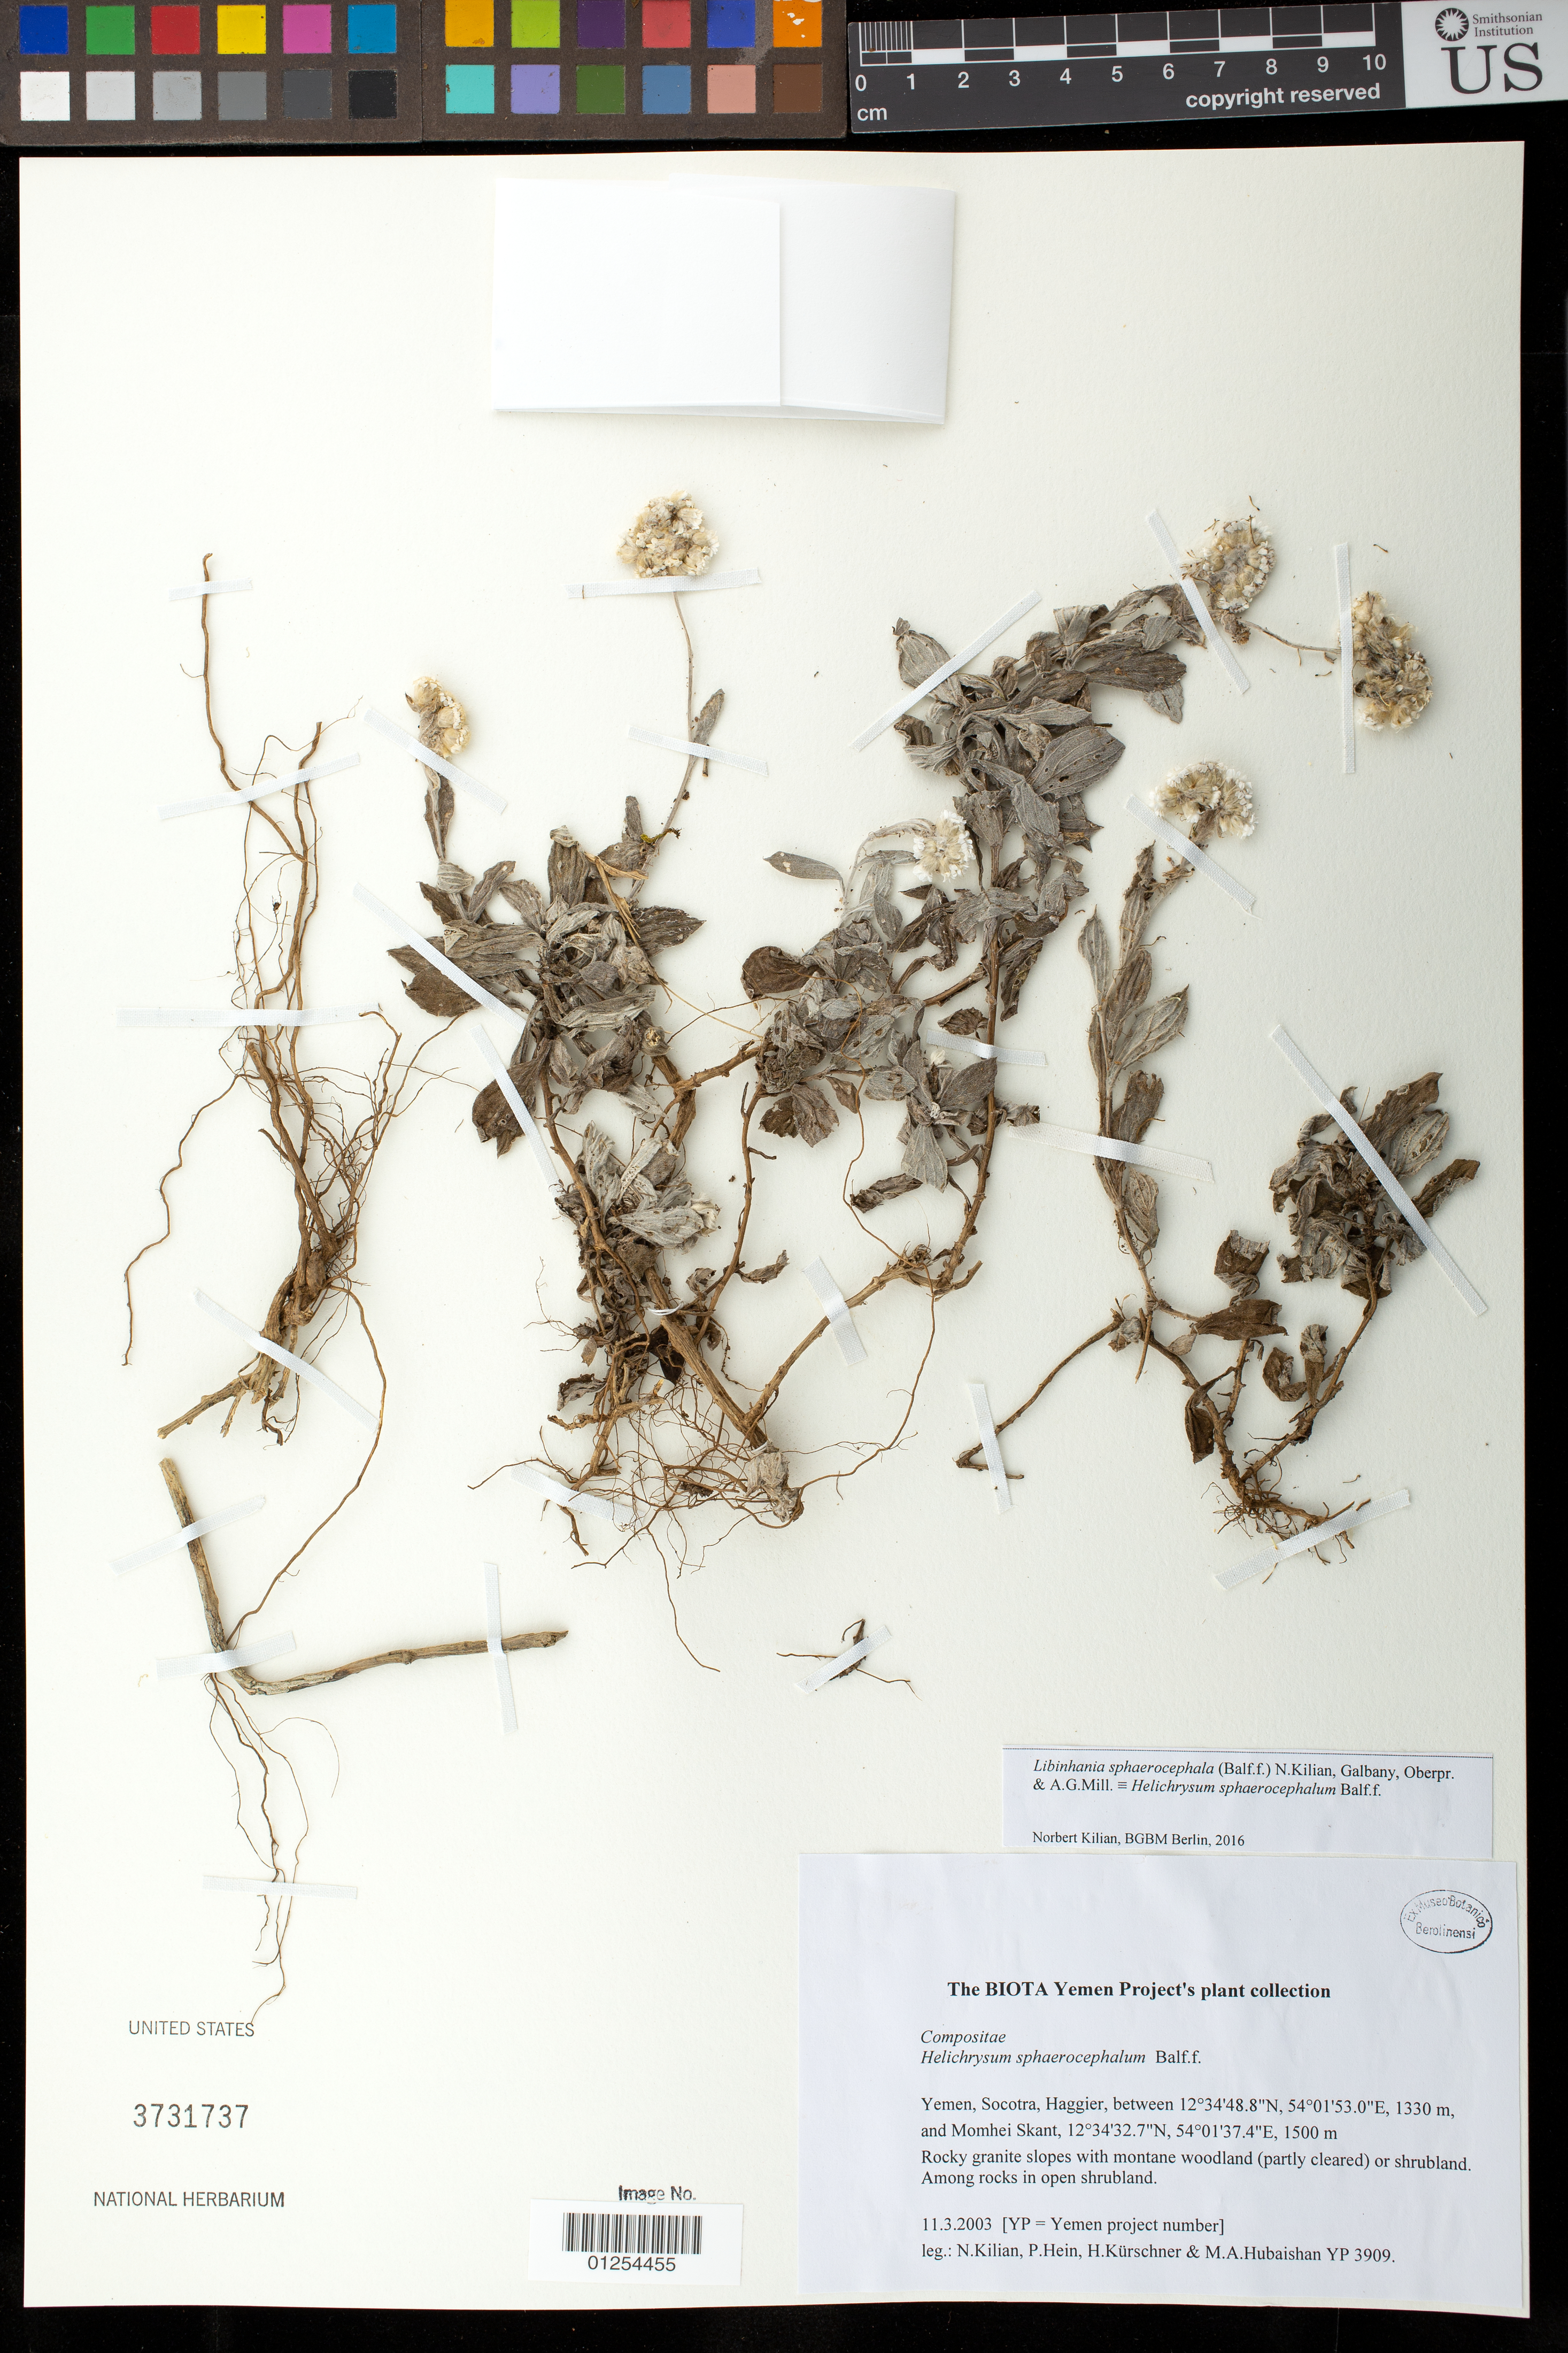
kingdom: Plantae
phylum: Tracheophyta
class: Magnoliopsida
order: Asterales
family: Asteraceae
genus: Libinhania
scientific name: Libinhania sphaerocephala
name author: (Balf. f.) N. Kilian et al.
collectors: N. Kilian, P. Hein & M. Hubaishan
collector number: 3909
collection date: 2003-03-11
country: Yemen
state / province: Shabwah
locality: Yemen, Socotra, Haggier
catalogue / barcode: US 3731737